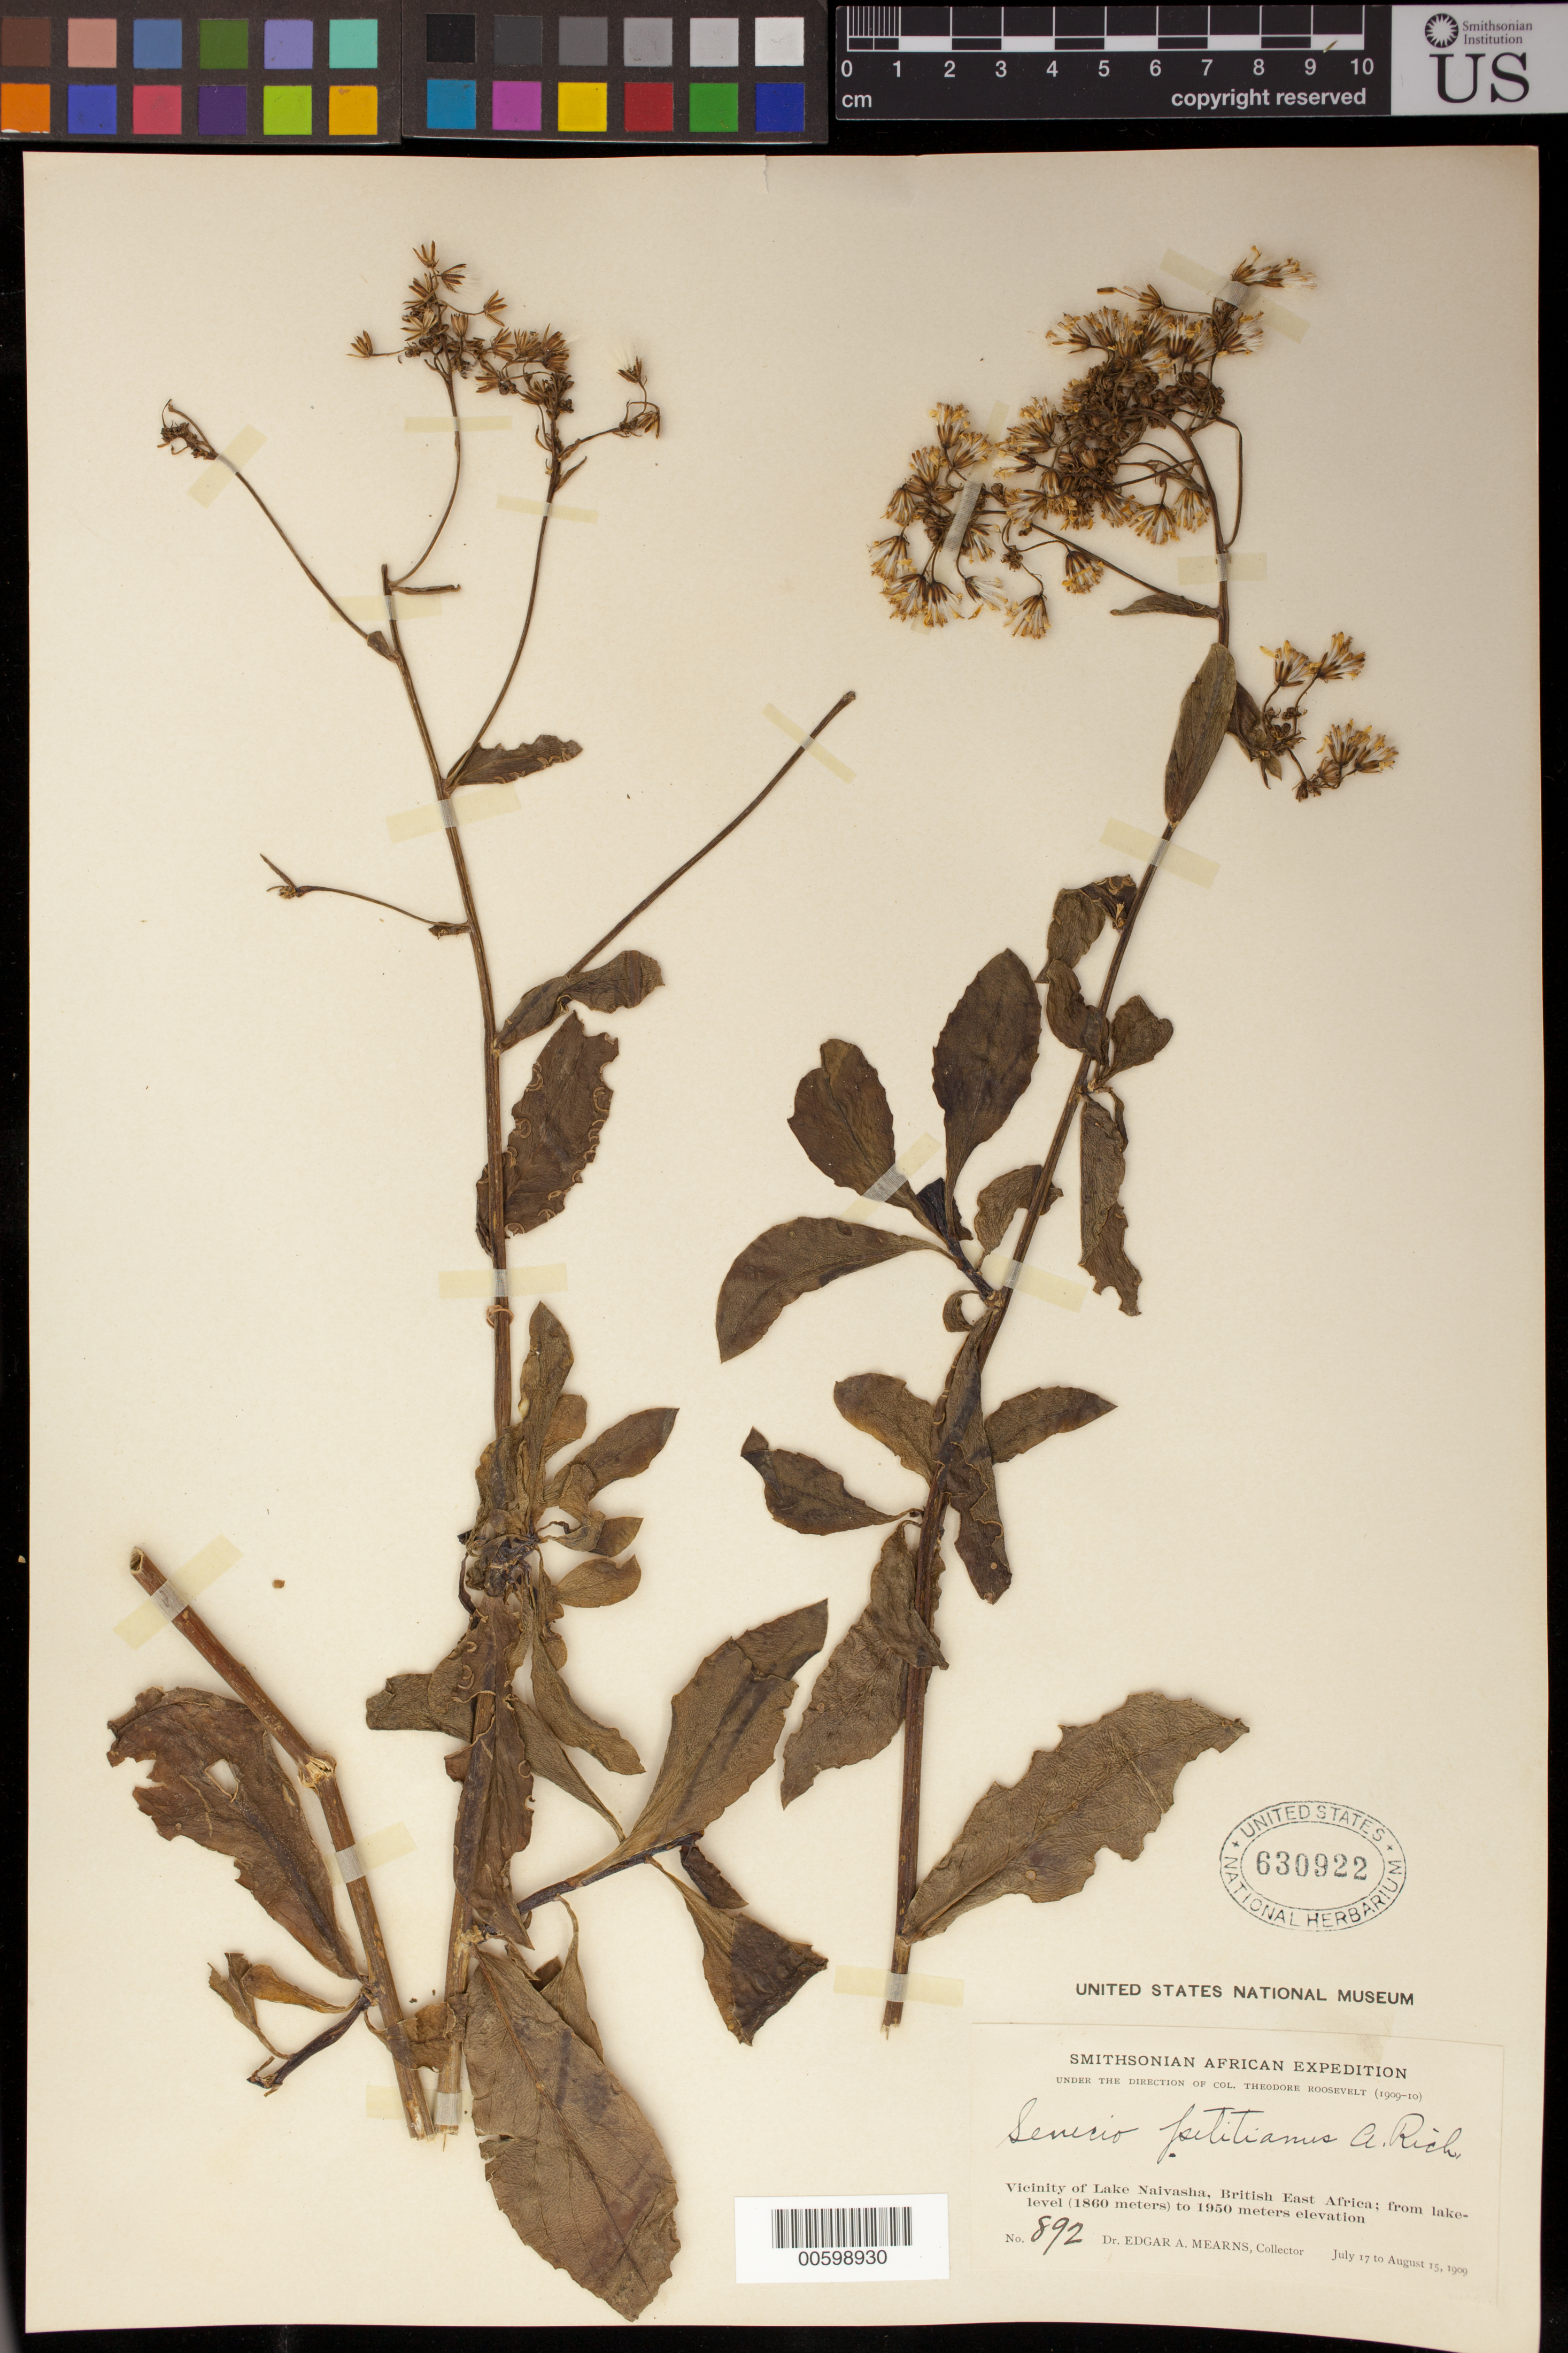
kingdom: Plantae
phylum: Tracheophyta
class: Magnoliopsida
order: Asterales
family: Asteraceae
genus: Senecio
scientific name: Senecio petitianus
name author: A. Rich.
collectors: E. A. Mearns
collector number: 892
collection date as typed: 17 Aug 1909 to 15 Aug 1909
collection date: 1909-08-15/1909-08-17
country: Kenya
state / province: Nakuru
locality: Vicinity of Lake Naivasha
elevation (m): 1860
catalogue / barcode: US 630922